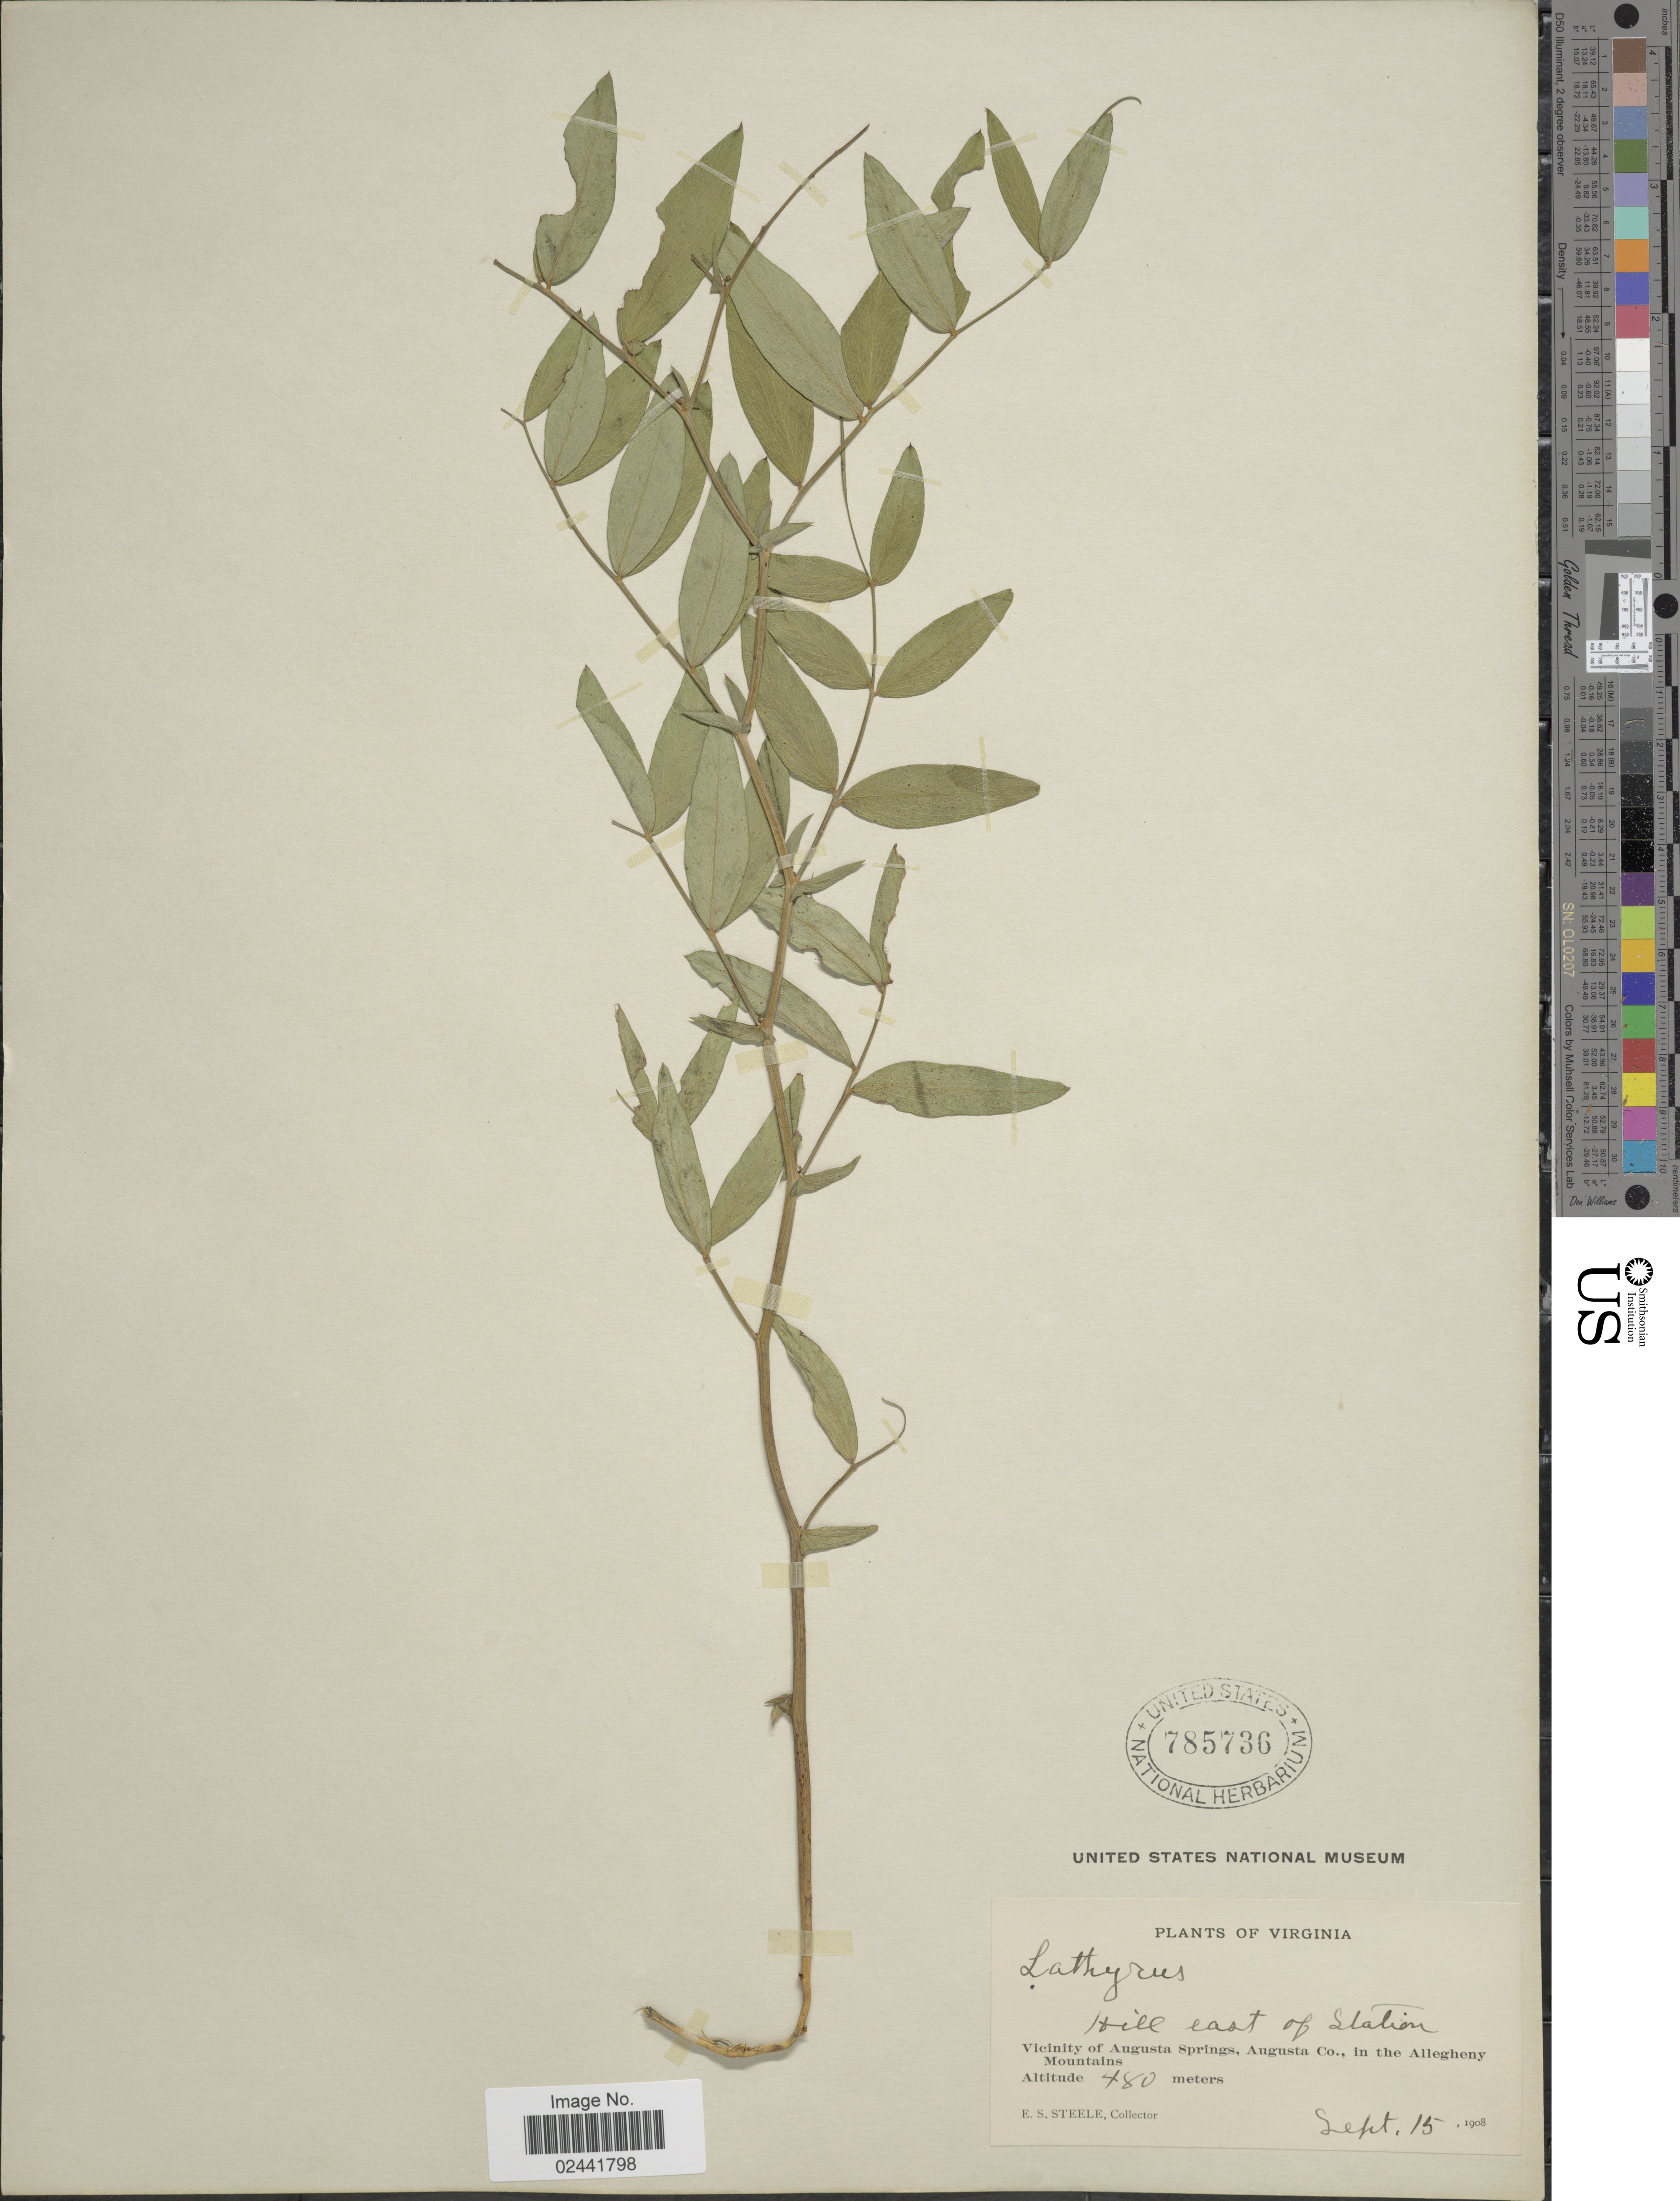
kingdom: Plantae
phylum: Tracheophyta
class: Magnoliopsida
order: Fabales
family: Fabaceae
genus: Lathyrus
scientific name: Lathyrus venosus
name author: Muhl. ex Willd.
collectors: E. Steele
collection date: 1908-09-15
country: United States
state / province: Virginia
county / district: Augusta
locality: Hill east of Station. Vicinity of Augusta Springs, Augusta Co., in the Allegheny Mountains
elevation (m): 480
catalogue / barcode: US 785736